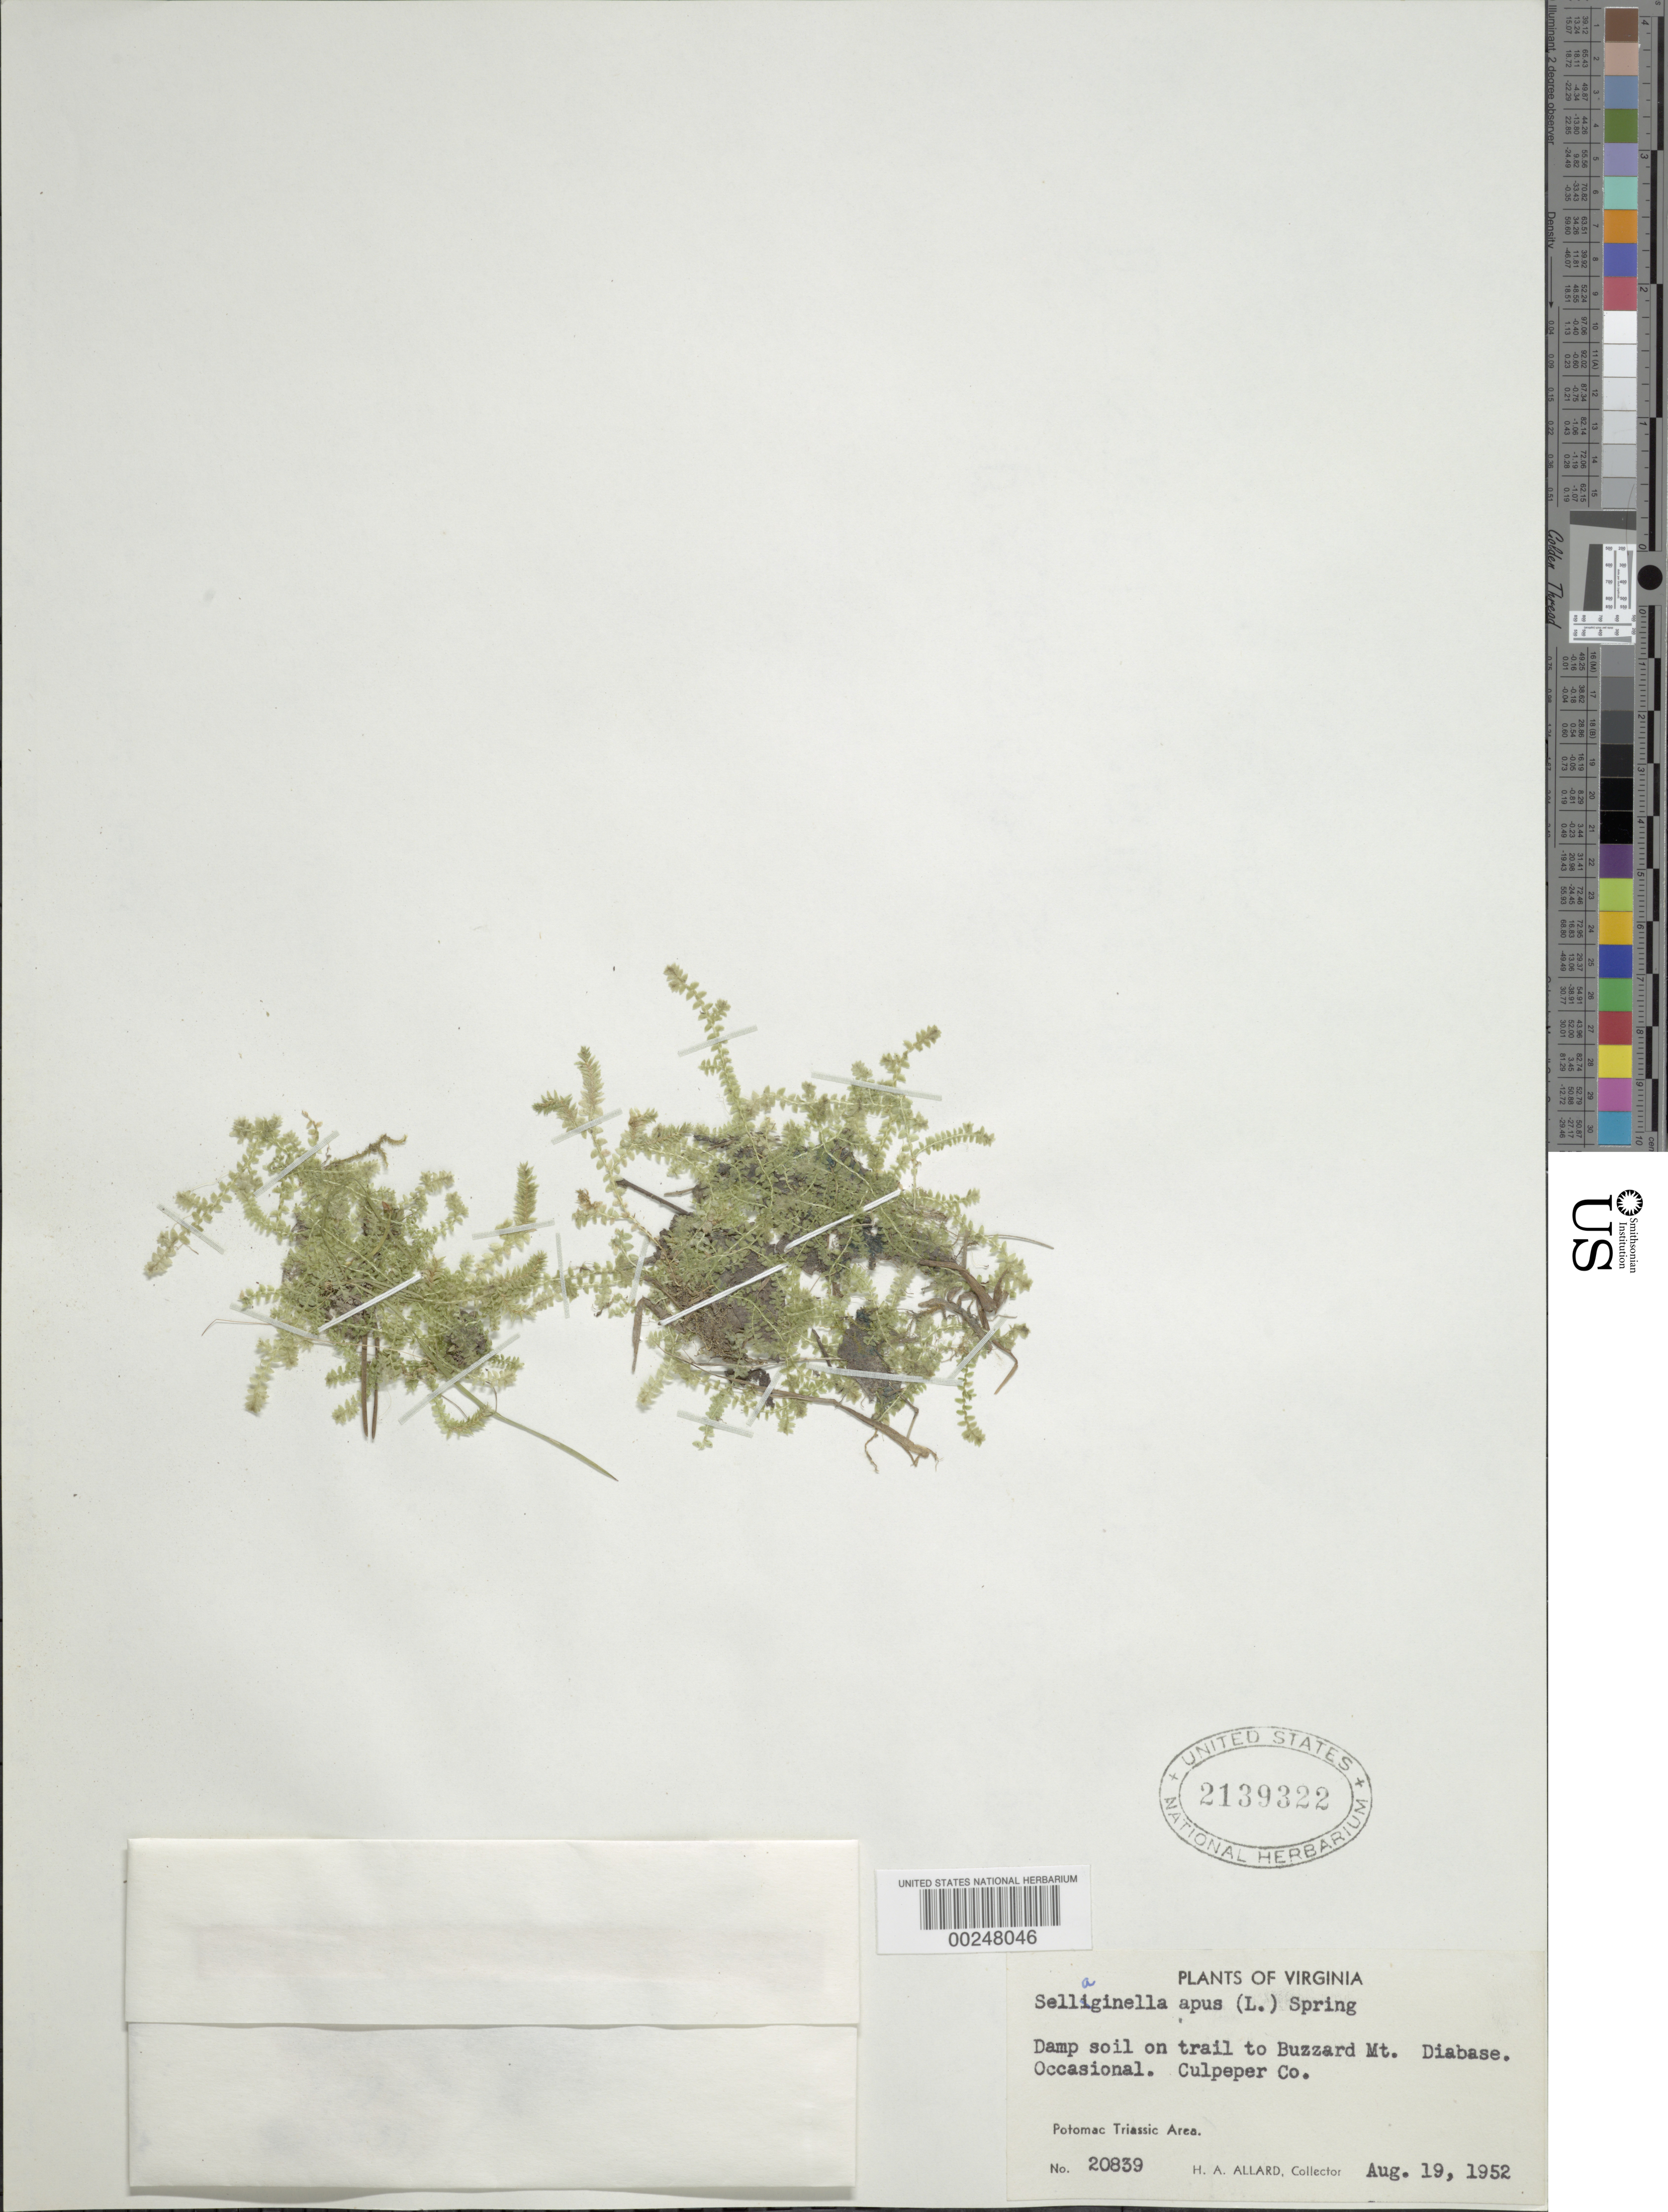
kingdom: Plantae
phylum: Tracheophyta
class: Lycopodiopsida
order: Selaginellales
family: Selaginellaceae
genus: Selaginella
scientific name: Selaginella apus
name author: Spring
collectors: H. A. Allard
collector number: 20839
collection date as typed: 19 Aug 1952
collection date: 1952-08-19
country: United States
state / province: Virginia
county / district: Culpeper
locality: Buzzard mountain trail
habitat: Damp soil on trail,diabase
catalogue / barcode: US 2139322